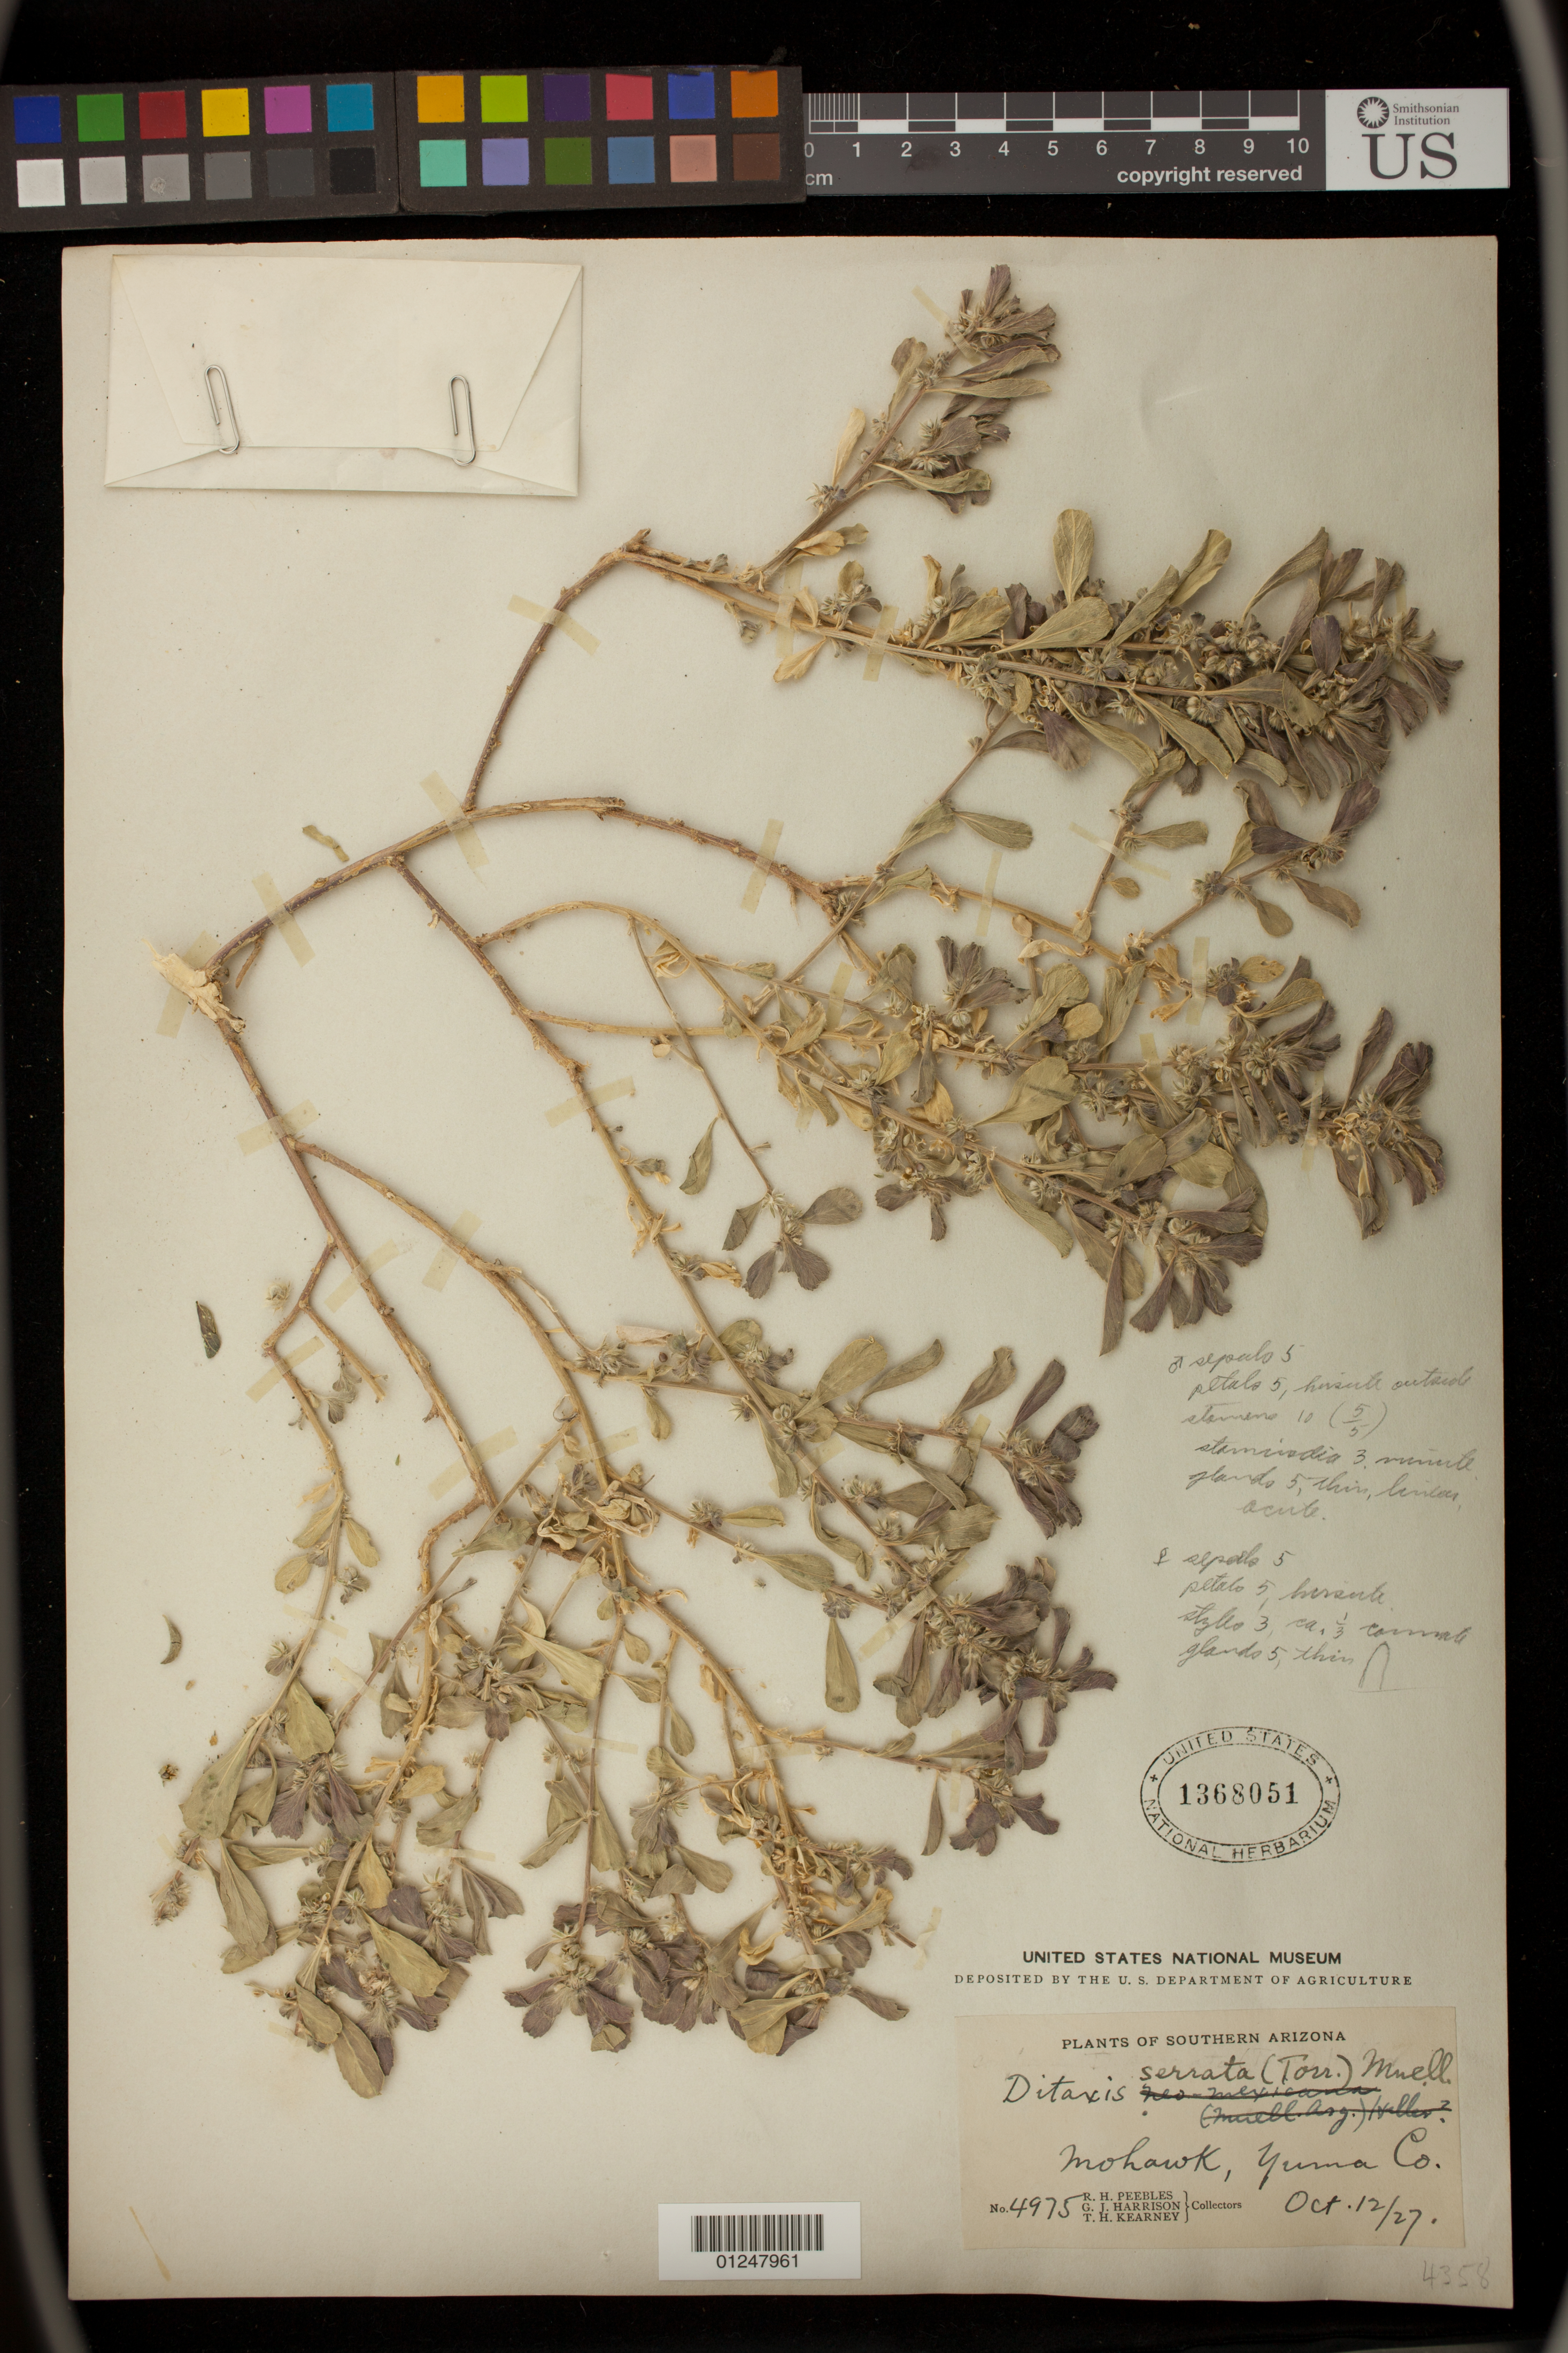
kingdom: Plantae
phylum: Tracheophyta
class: Magnoliopsida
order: Malpighiales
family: Euphorbiaceae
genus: Argythamnia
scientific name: Argythamnia serrata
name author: (Torr.) Müll. Arg.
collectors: R. H. Peebles, G. J. Harrison & T. H. Kearney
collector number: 4975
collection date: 1927-10-12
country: United States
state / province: Arizona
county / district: Yuma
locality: Mohawk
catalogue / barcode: US 1368051